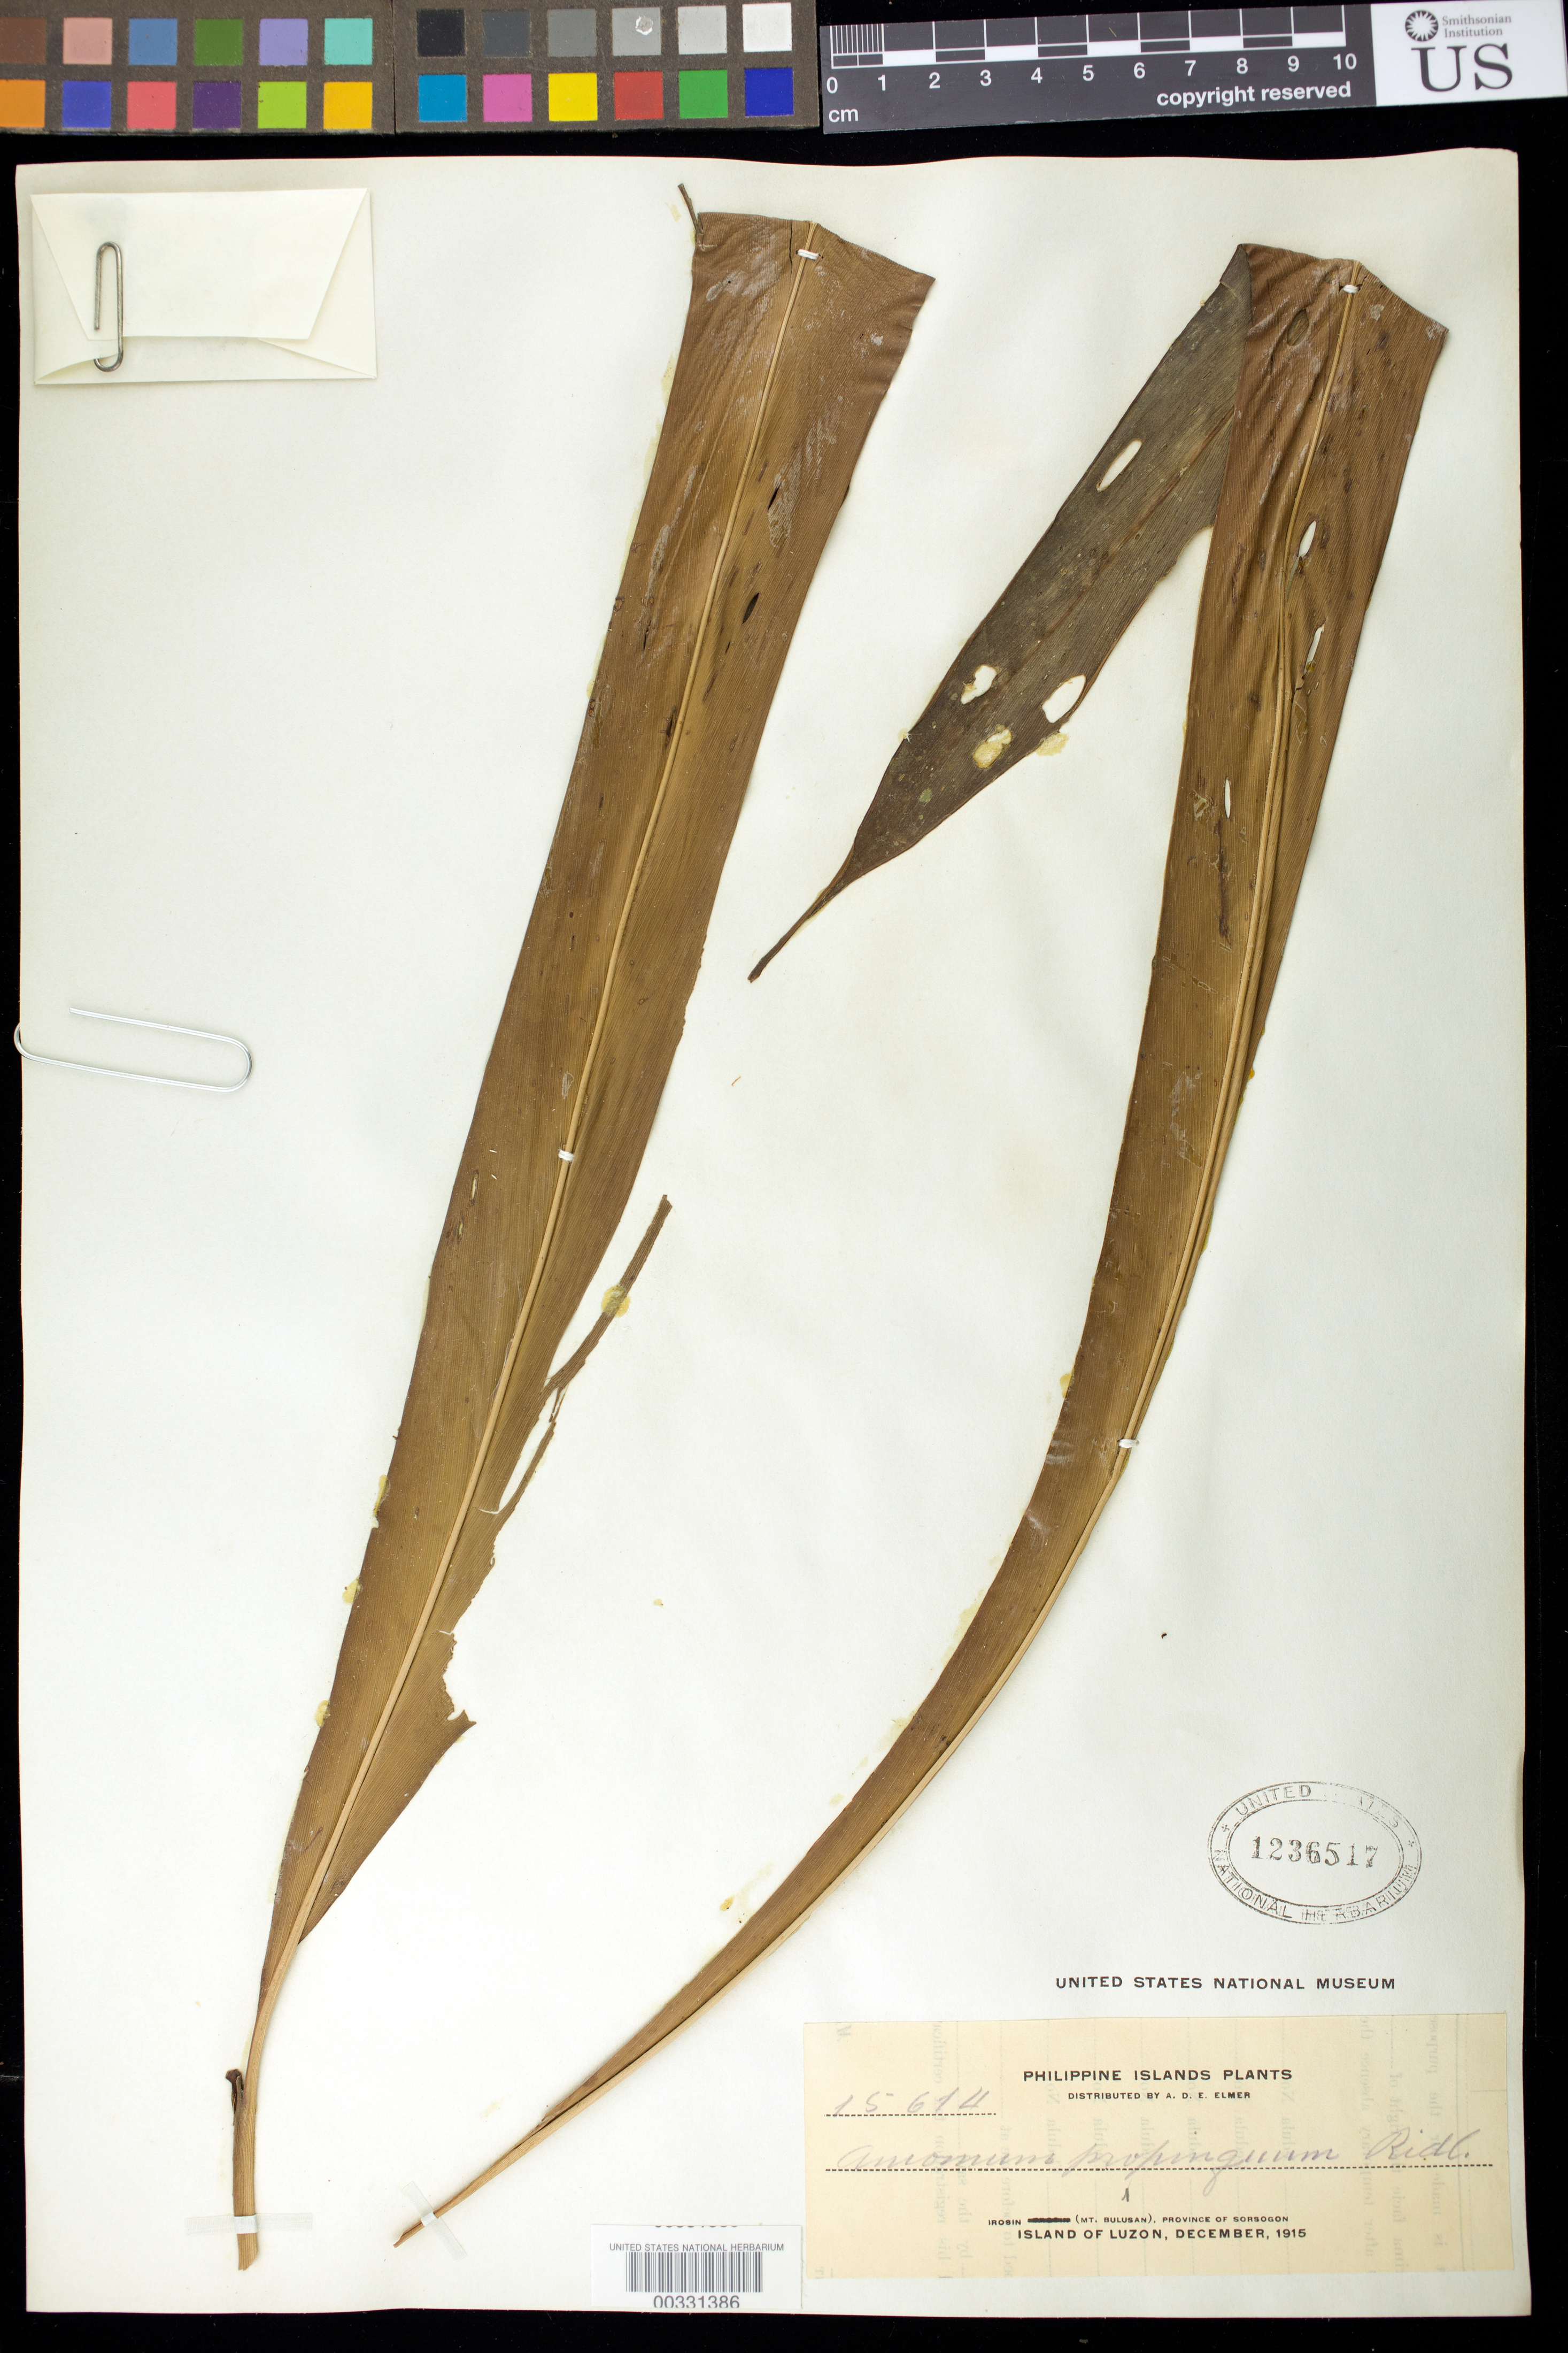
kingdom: Plantae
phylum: Tracheophyta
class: Liliopsida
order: Zingiberales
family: Zingiberaceae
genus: Meistera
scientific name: Meistera propinqua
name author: (Ridl.) Škornick. & M.F. Newman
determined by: Docot, Rudolph Valentino A.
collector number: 15614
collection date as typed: Dec 1915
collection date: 1915-12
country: Philippines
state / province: Bicol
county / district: Sorsogon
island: Luzon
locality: Irosin (Mt. Bulusan)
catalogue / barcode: US 1236517